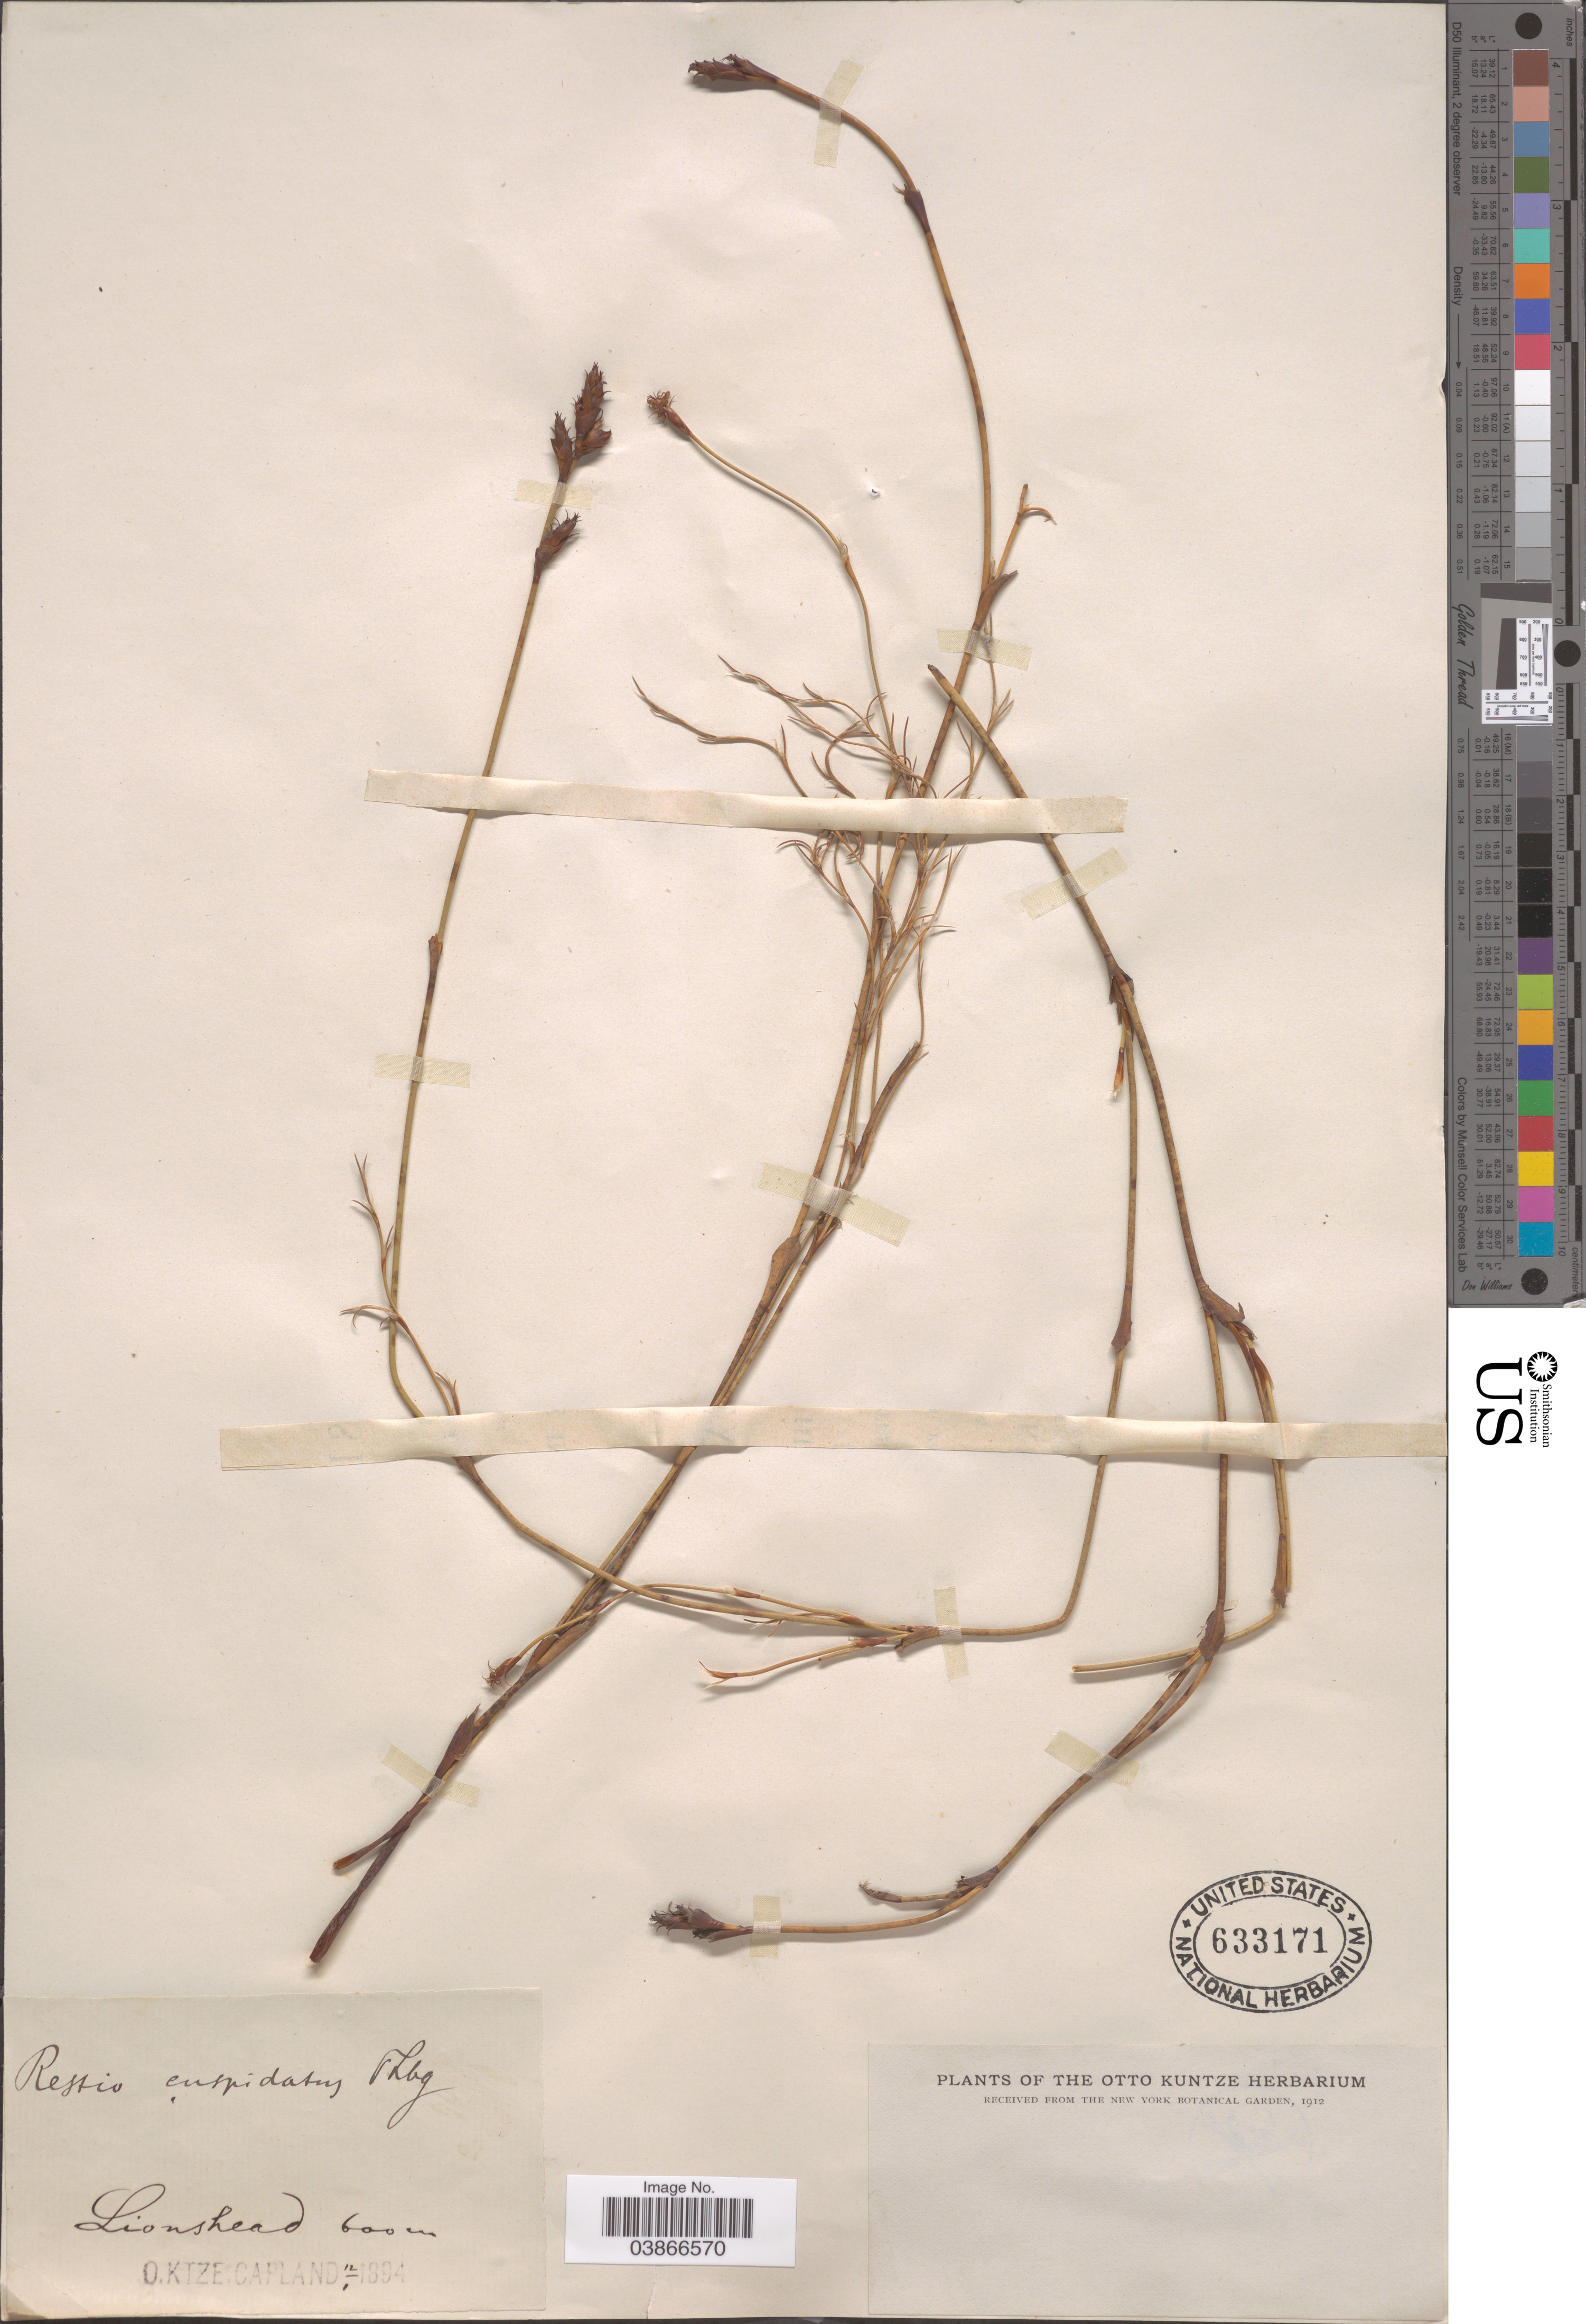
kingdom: Plantae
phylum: Tracheophyta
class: Liliopsida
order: Poales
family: Restionaceae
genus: Restio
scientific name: Restio cuspidatus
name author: Thunb.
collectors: C.E.O. Kuntze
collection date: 1894-01-12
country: South Africa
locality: Lionshead.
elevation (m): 600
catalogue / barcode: US 633171